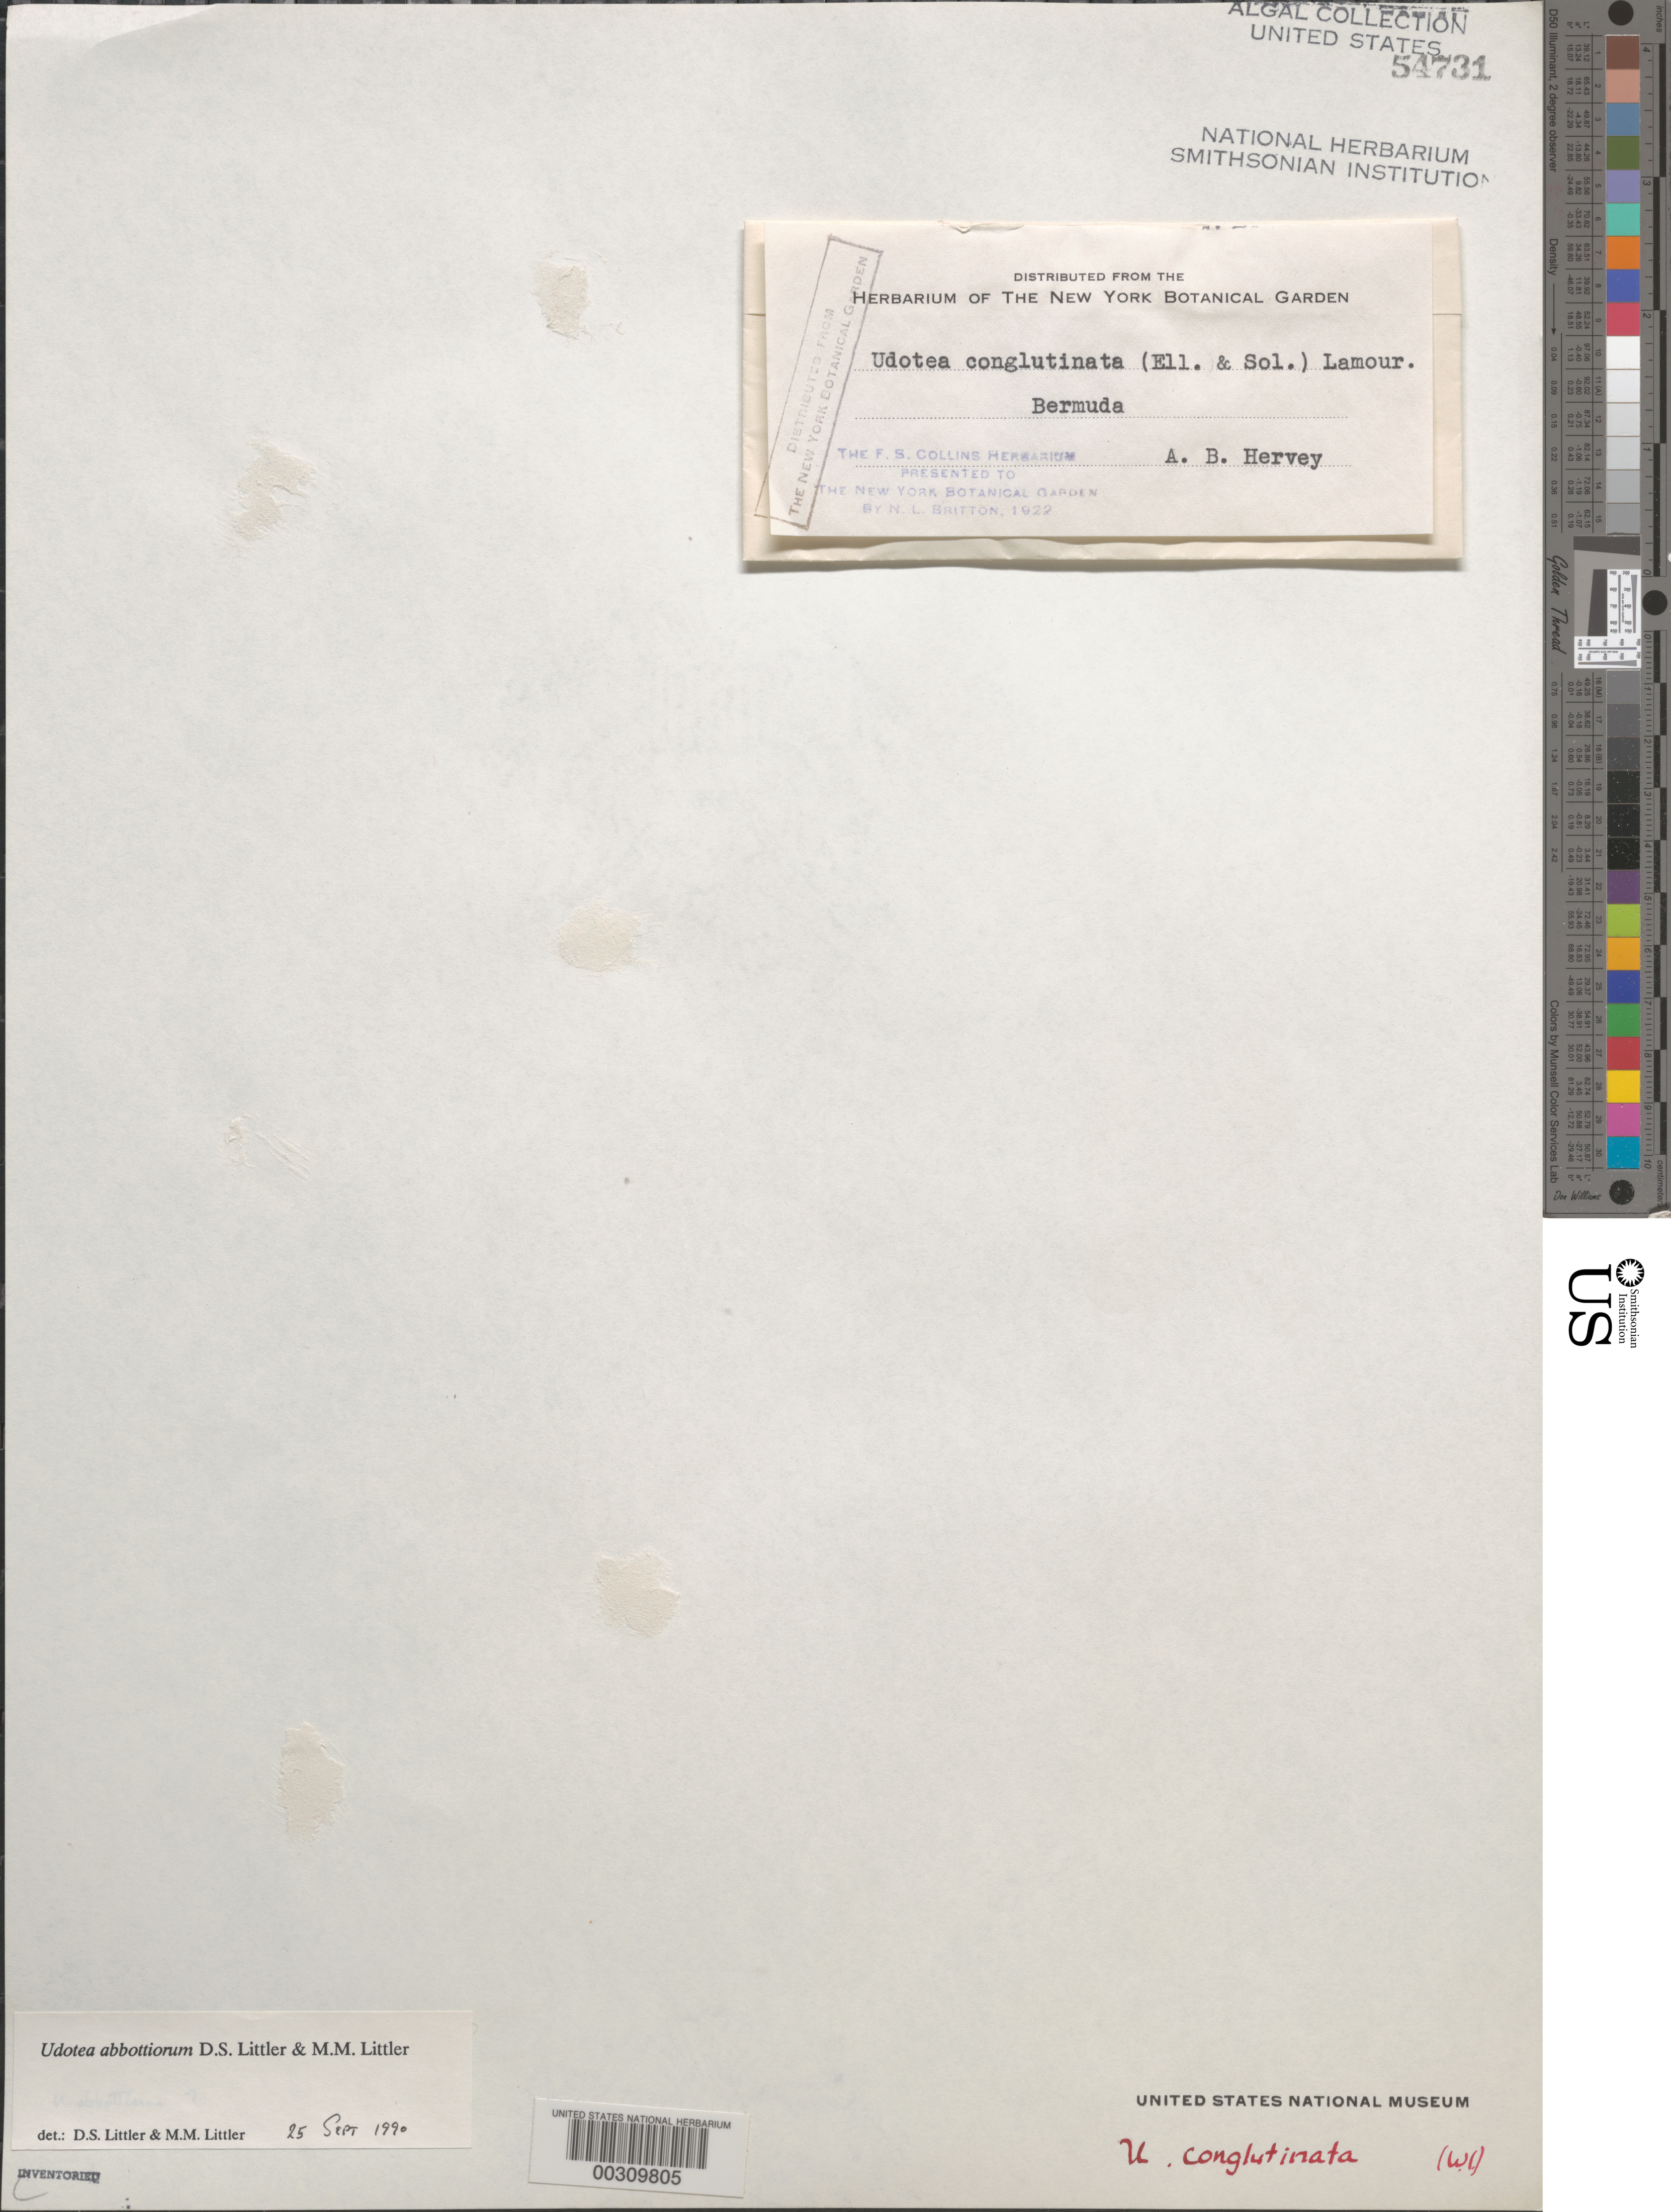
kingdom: Plantae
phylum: Chlorophyta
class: Ulvophyceae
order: Bryopsidales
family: Udoteaceae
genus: Udotea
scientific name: Udotea abbottiorum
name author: D.S. Littler & Littler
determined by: Littler, D. S.; Littler, M. M.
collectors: A. B. Hervey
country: Bermuda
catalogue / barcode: US 54731